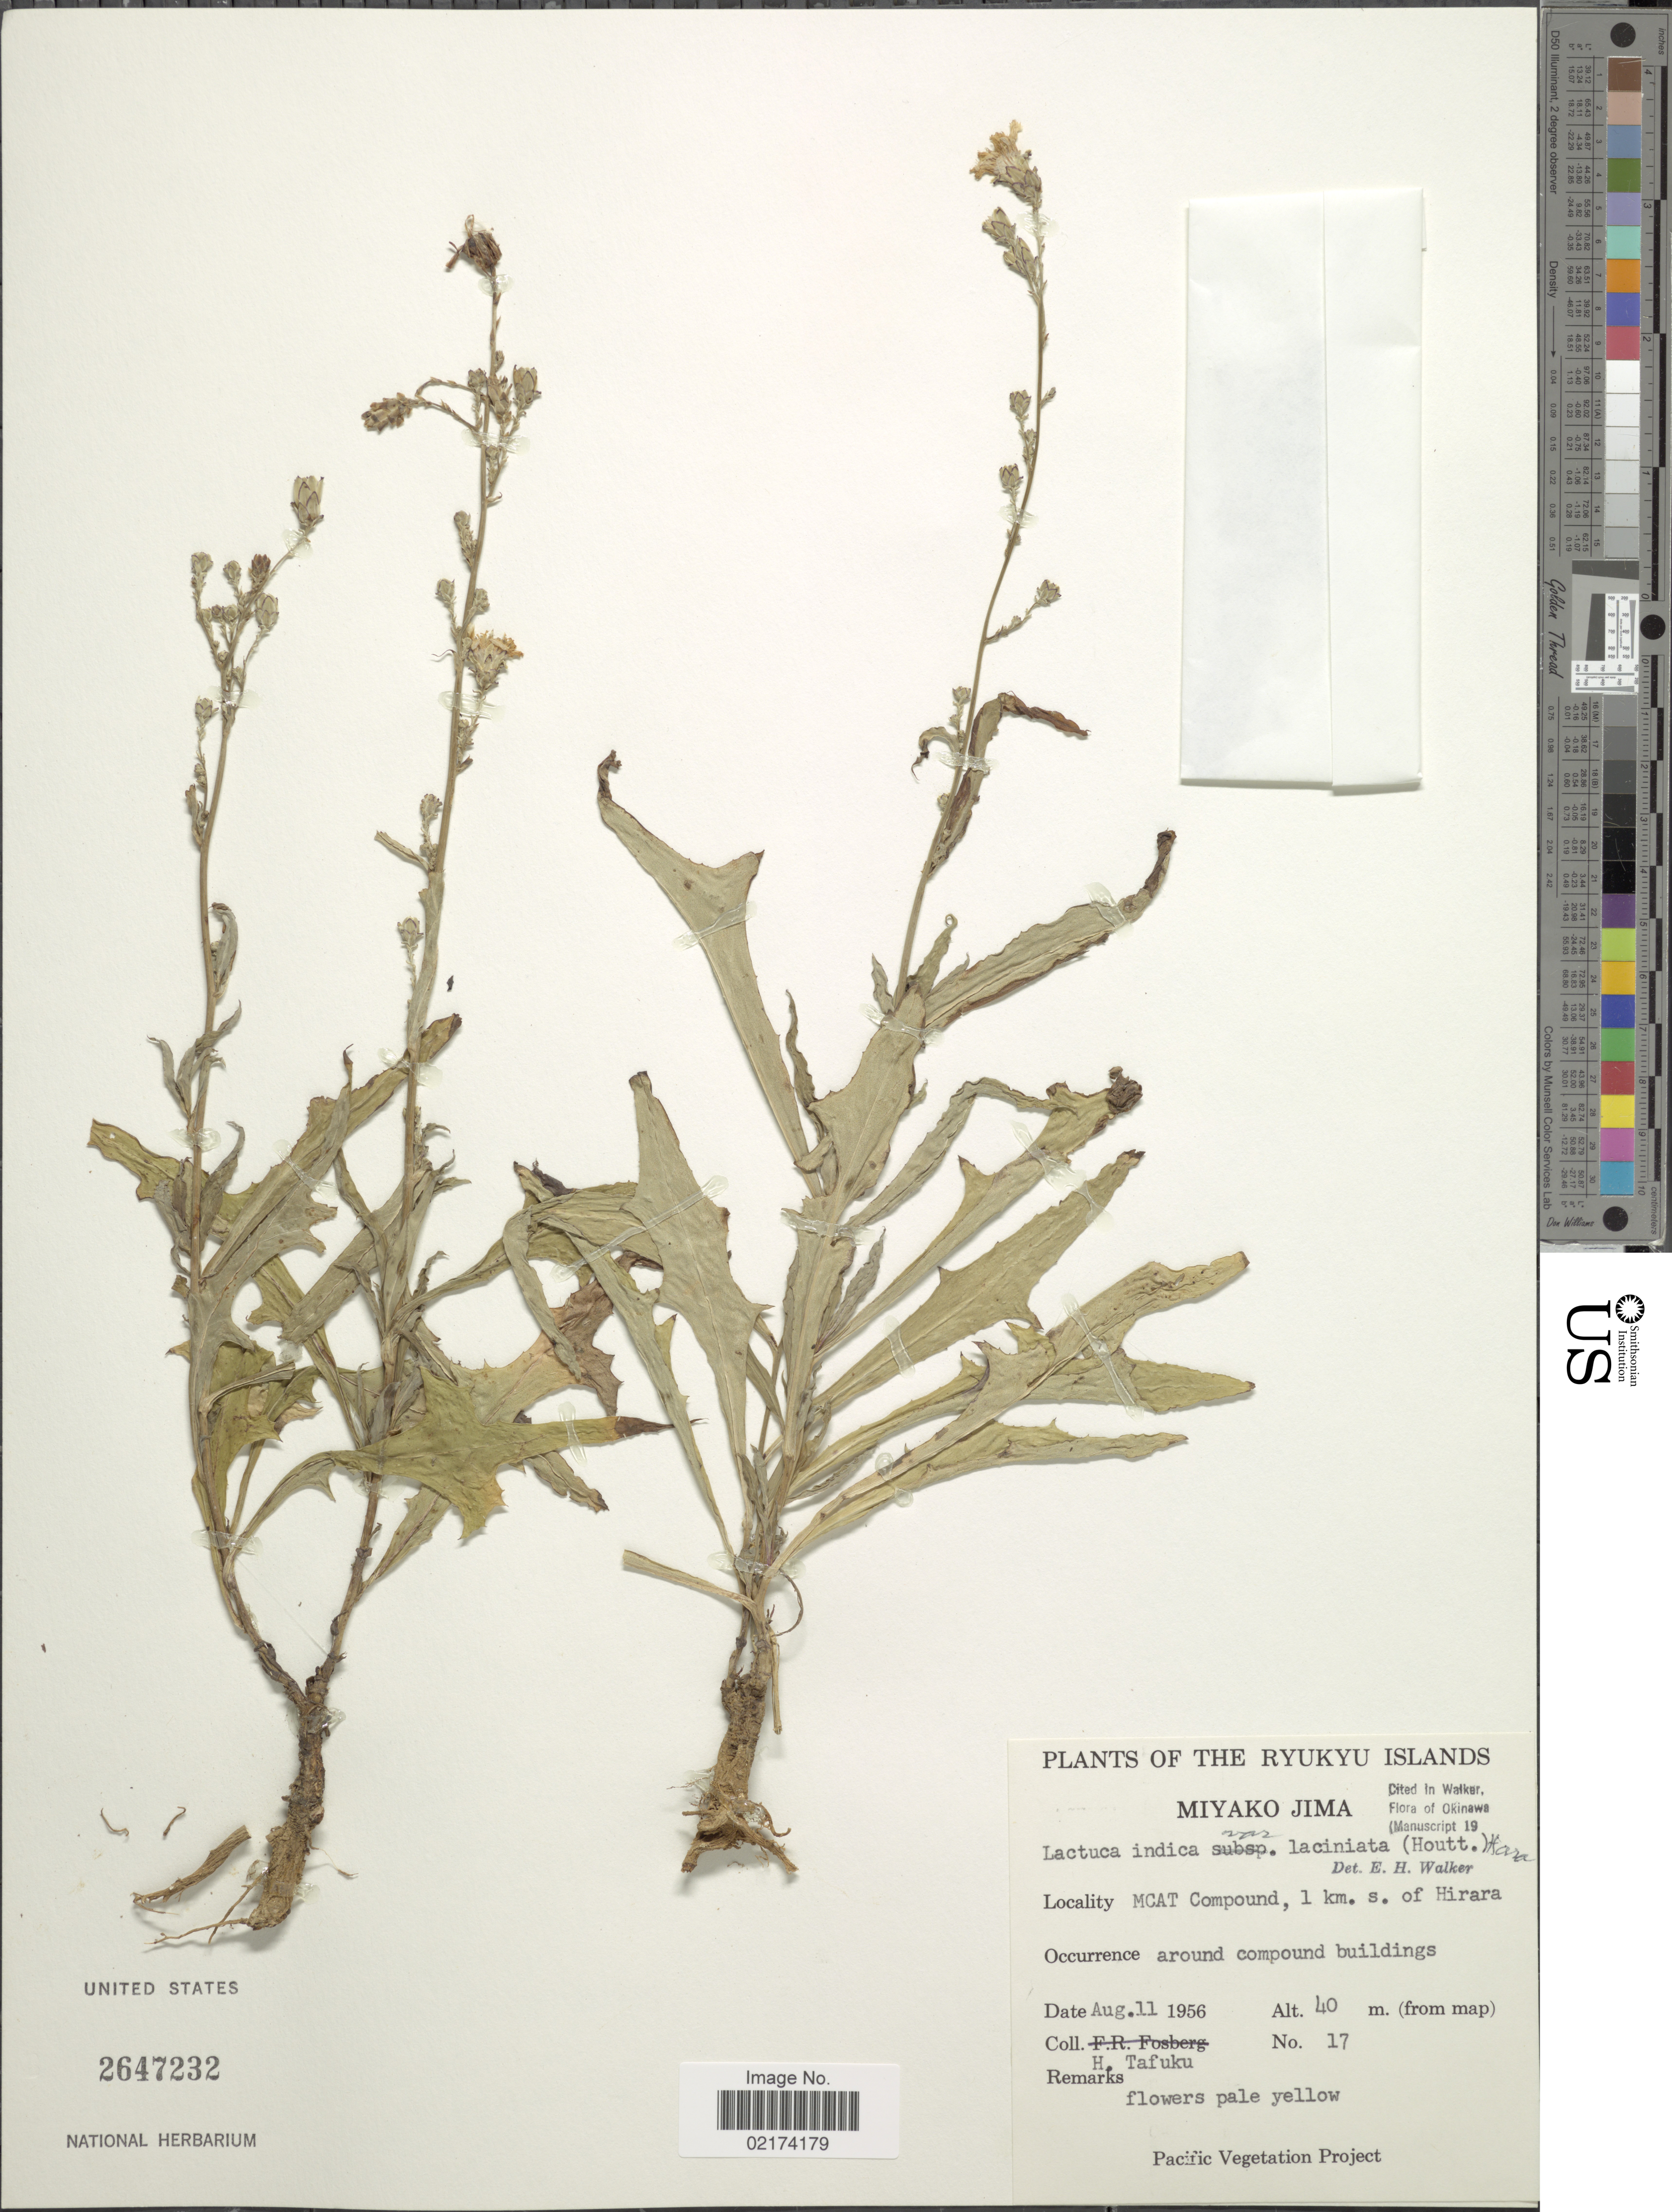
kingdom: Plantae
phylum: Tracheophyta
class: Magnoliopsida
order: Asterales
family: Asteraceae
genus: Lactuca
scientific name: Lactuca indica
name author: L.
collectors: H. Tafuku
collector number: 17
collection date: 1956-08-11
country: Japan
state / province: Okinawa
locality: Ryukyu Islands, Miyako Jima, MCAT Compound, 1 km s. of Hirara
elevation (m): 40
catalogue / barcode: US 2647232